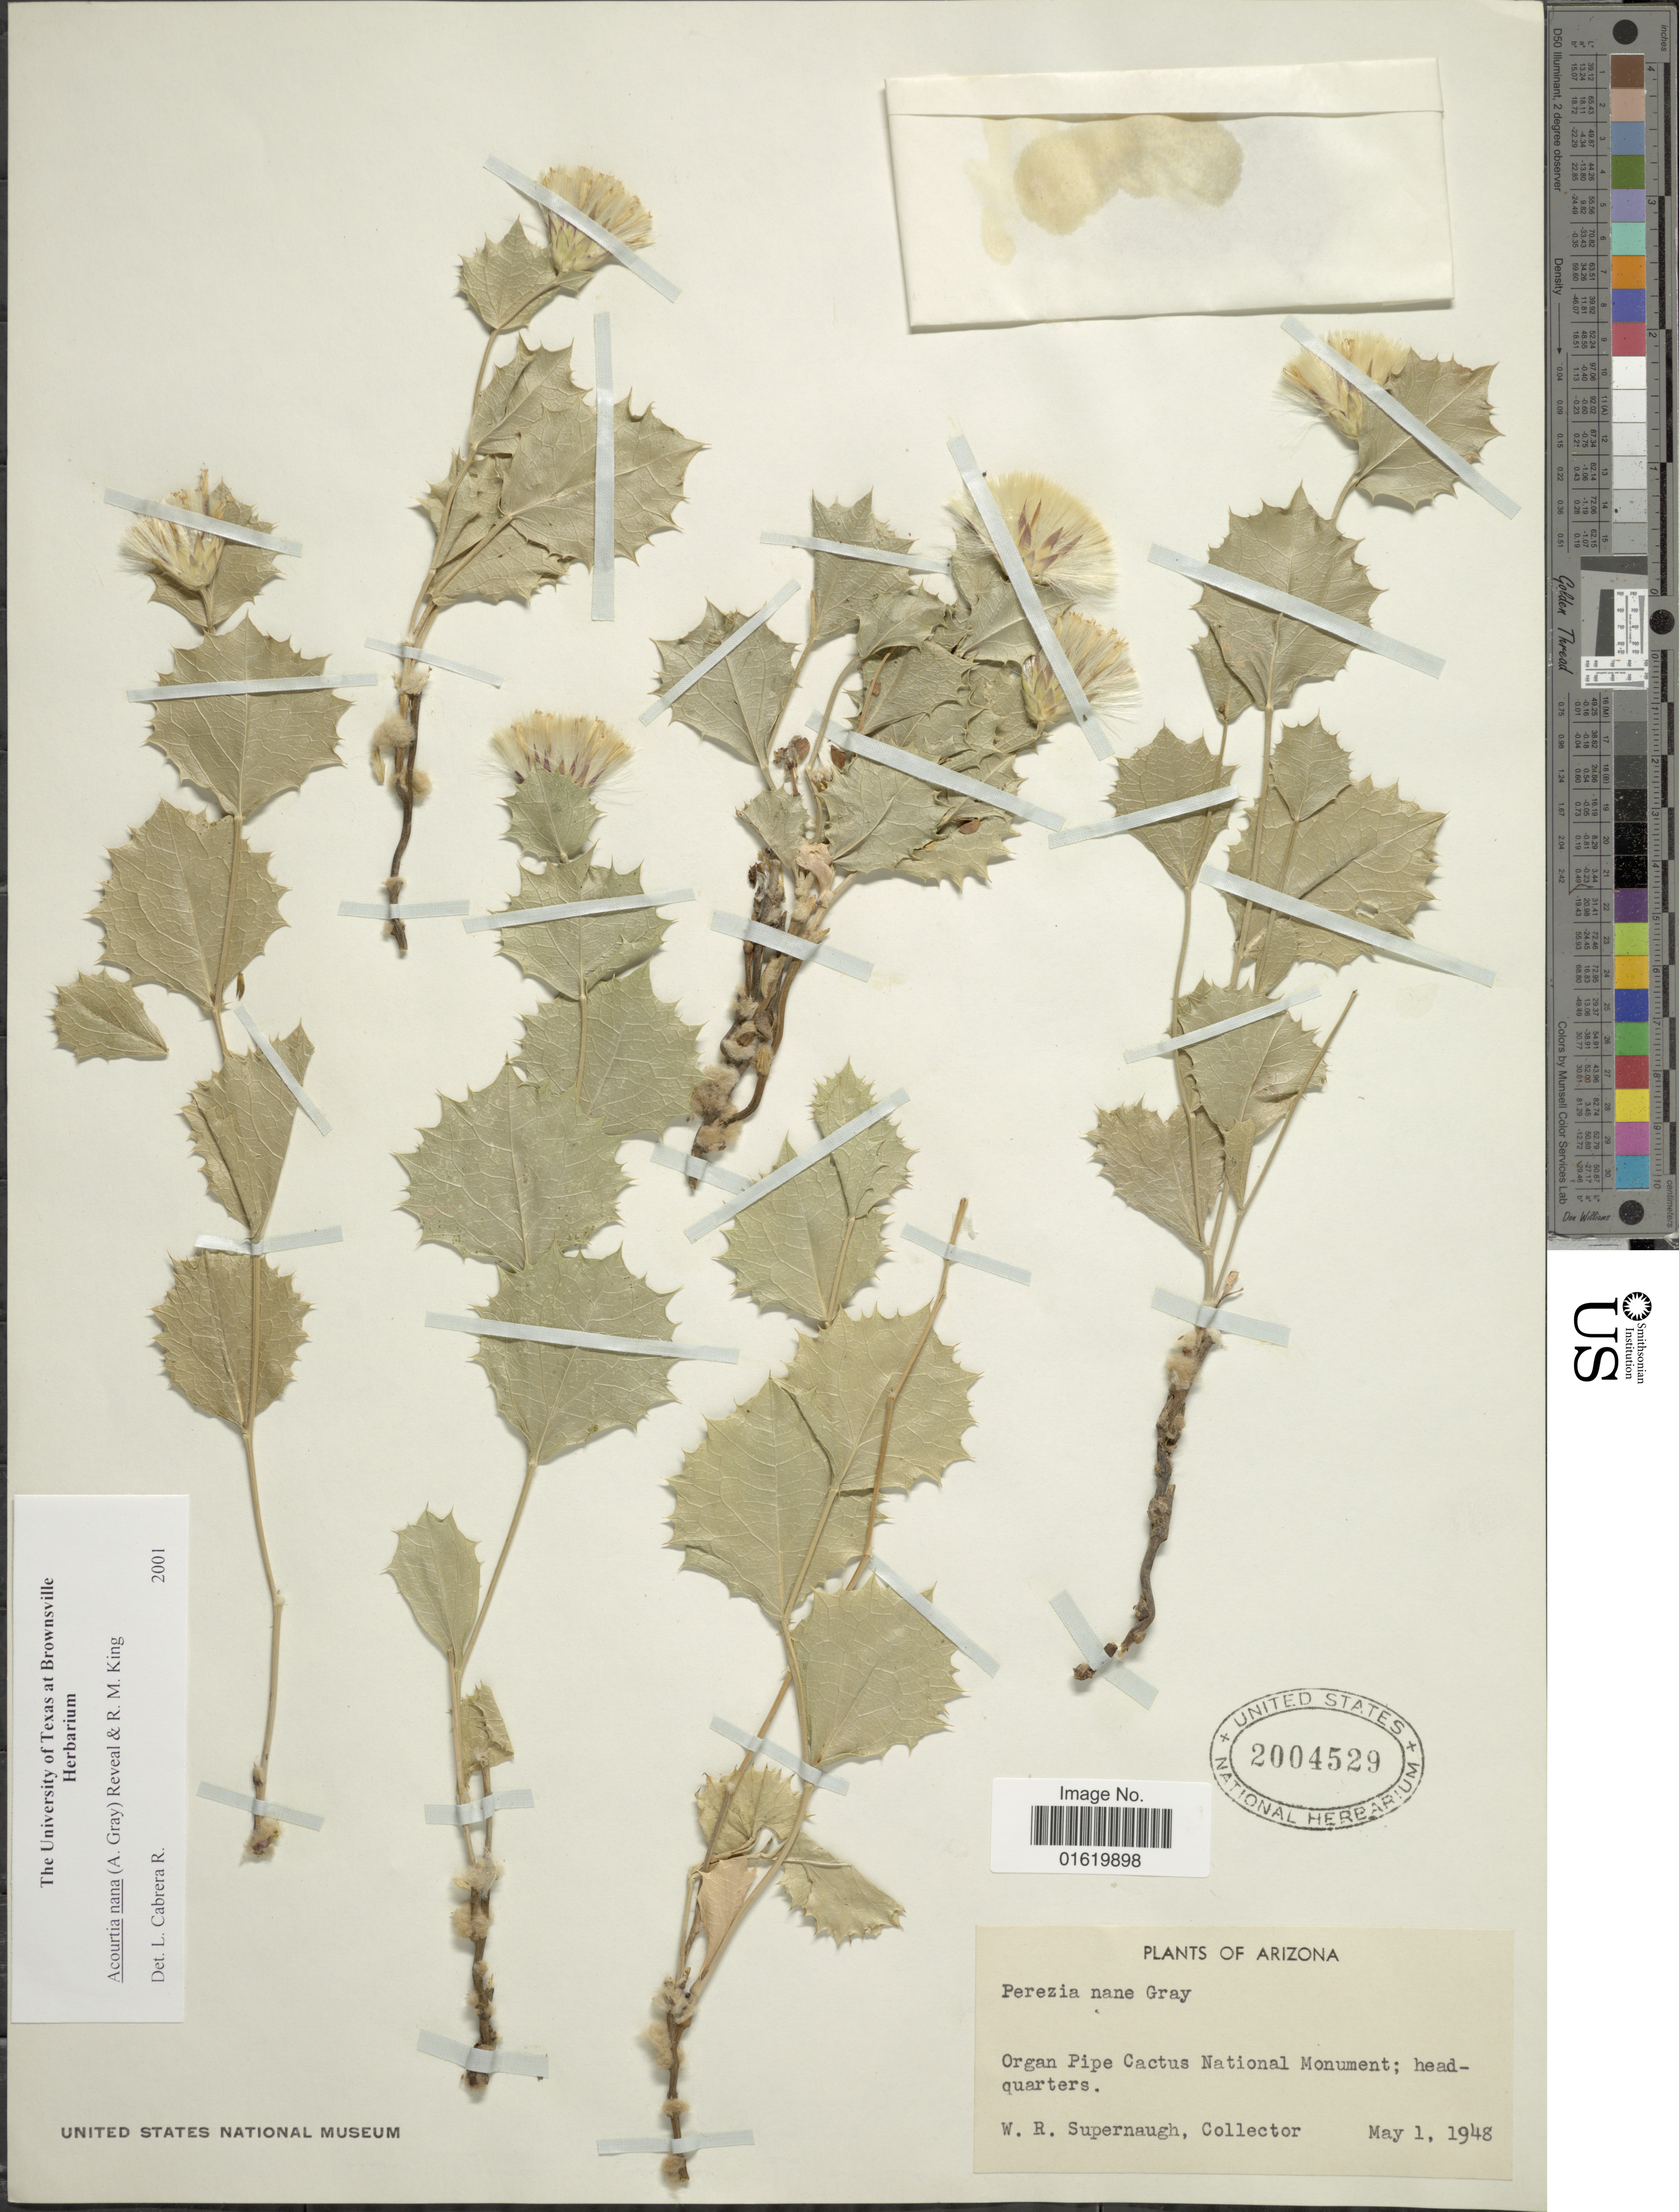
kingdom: Plantae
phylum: Tracheophyta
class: Magnoliopsida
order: Asterales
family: Asteraceae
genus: Acourtia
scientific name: Acourtia nana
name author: (A. Gray) Reveal & R.M. King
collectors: W. Supernaugh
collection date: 1948-05-01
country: United States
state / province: Arizona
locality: Organ Pipe Cactus National Monument; headquarters.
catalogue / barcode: US 2004529